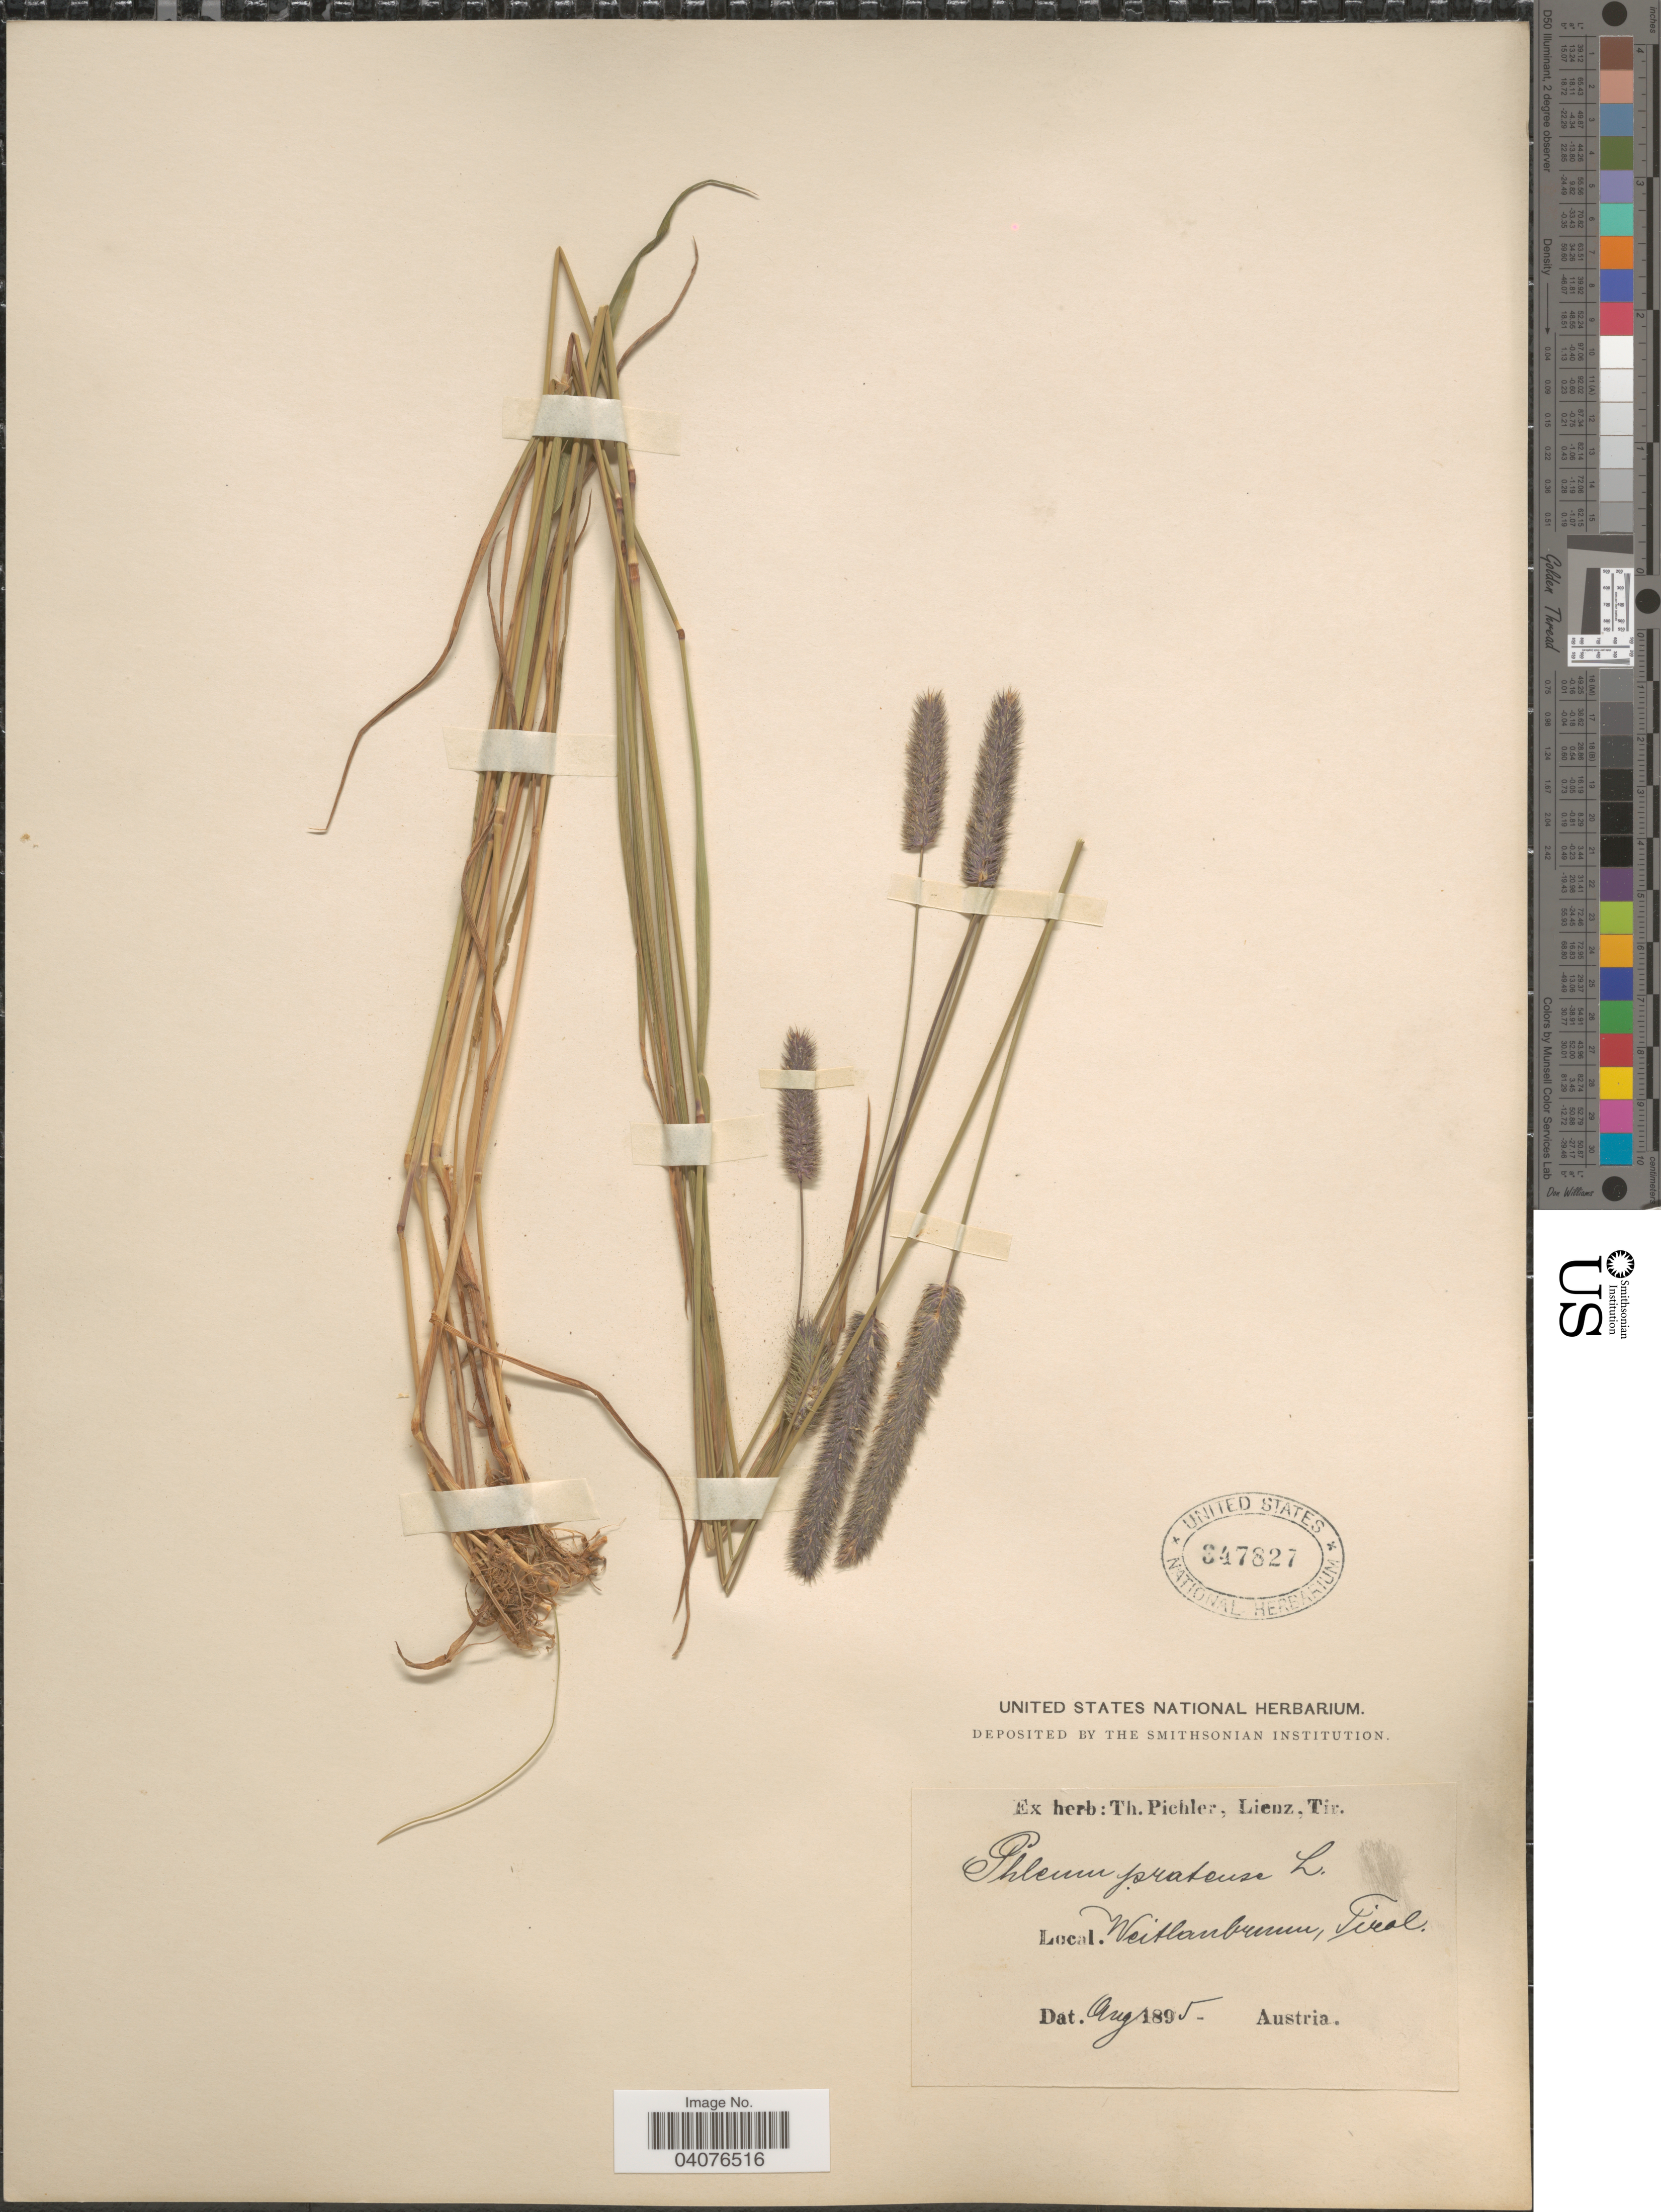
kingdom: Plantae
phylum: Tracheophyta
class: Liliopsida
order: Poales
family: Poaceae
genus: Phleum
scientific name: Phleum pratense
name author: L.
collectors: T. Pichler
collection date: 1895-08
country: Austria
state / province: Tirol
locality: Weitlanbrunn.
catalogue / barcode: US 347827